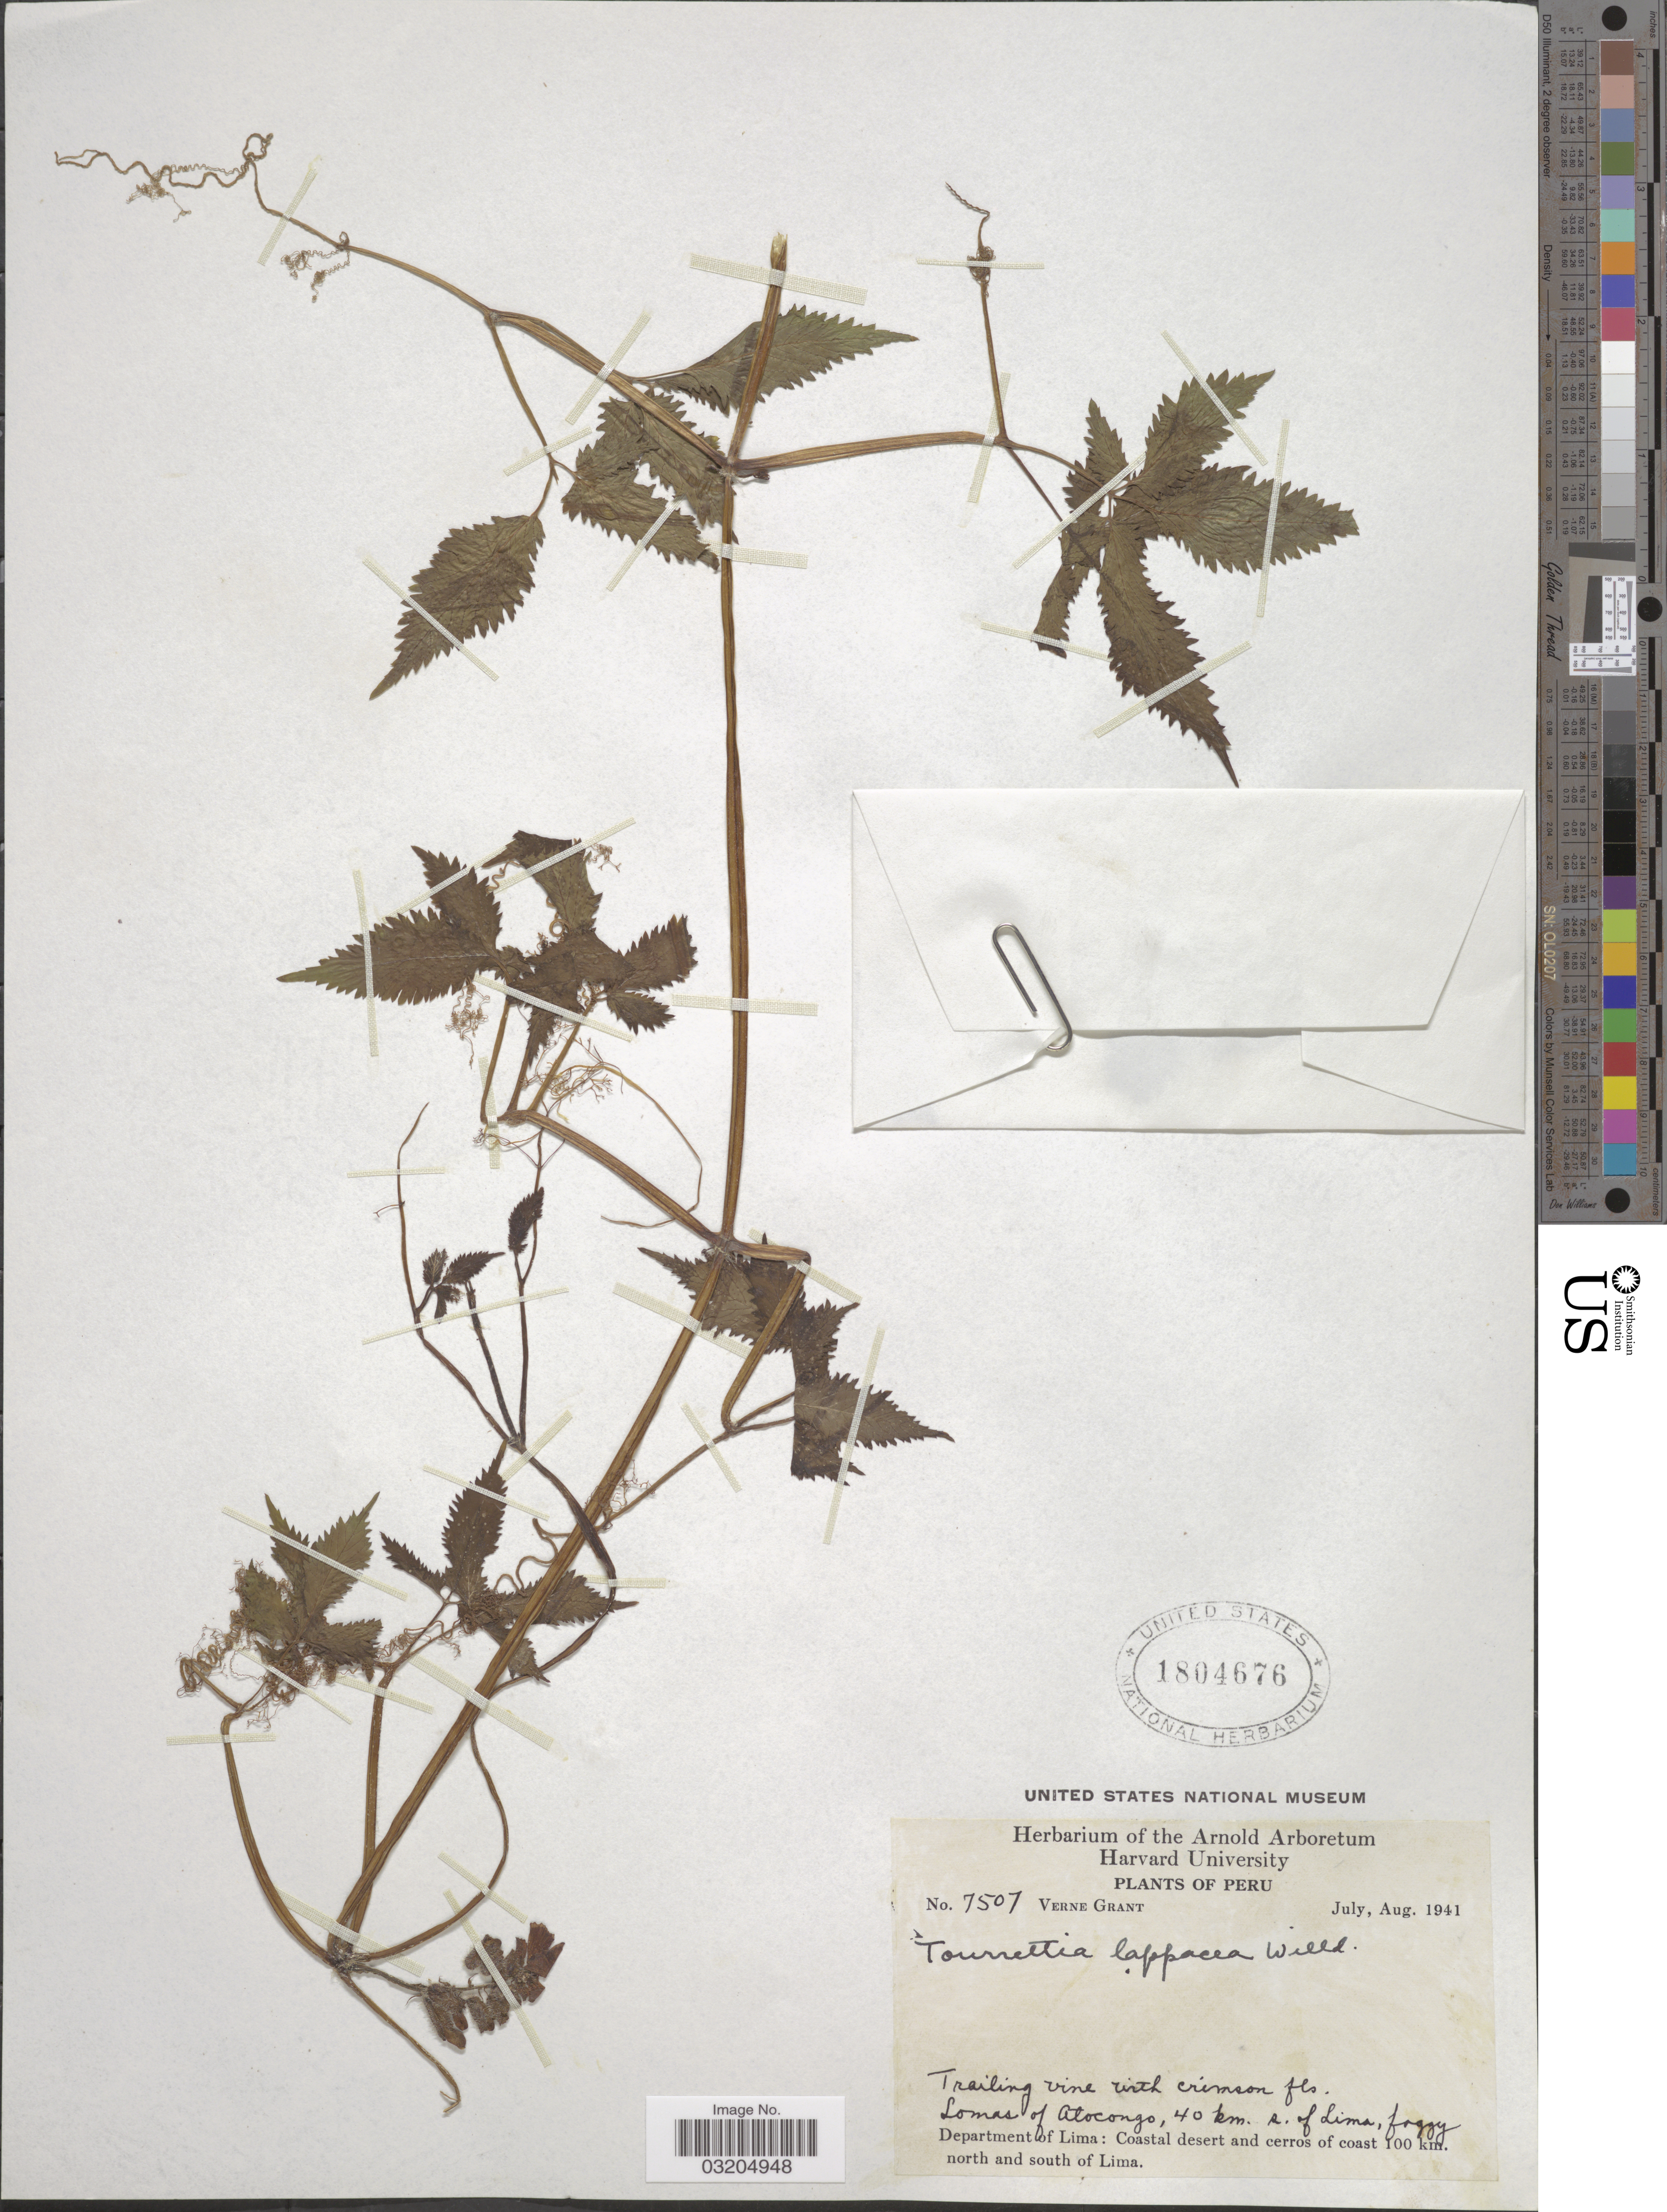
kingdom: Plantae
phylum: Tracheophyta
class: Magnoliopsida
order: Lamiales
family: Bignoniaceae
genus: Tourrettia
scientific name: Tourrettia lappacea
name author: (L'Hér.) Willd.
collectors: V. Grant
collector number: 7507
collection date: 1941-07/1941-08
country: Peru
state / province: Lima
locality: Lomas of Atacongo, 40 km. s. of Lima. Department of Lima: Coastal desert and cerros of coast 100 km. north and south of Lima.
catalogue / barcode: US 1804676